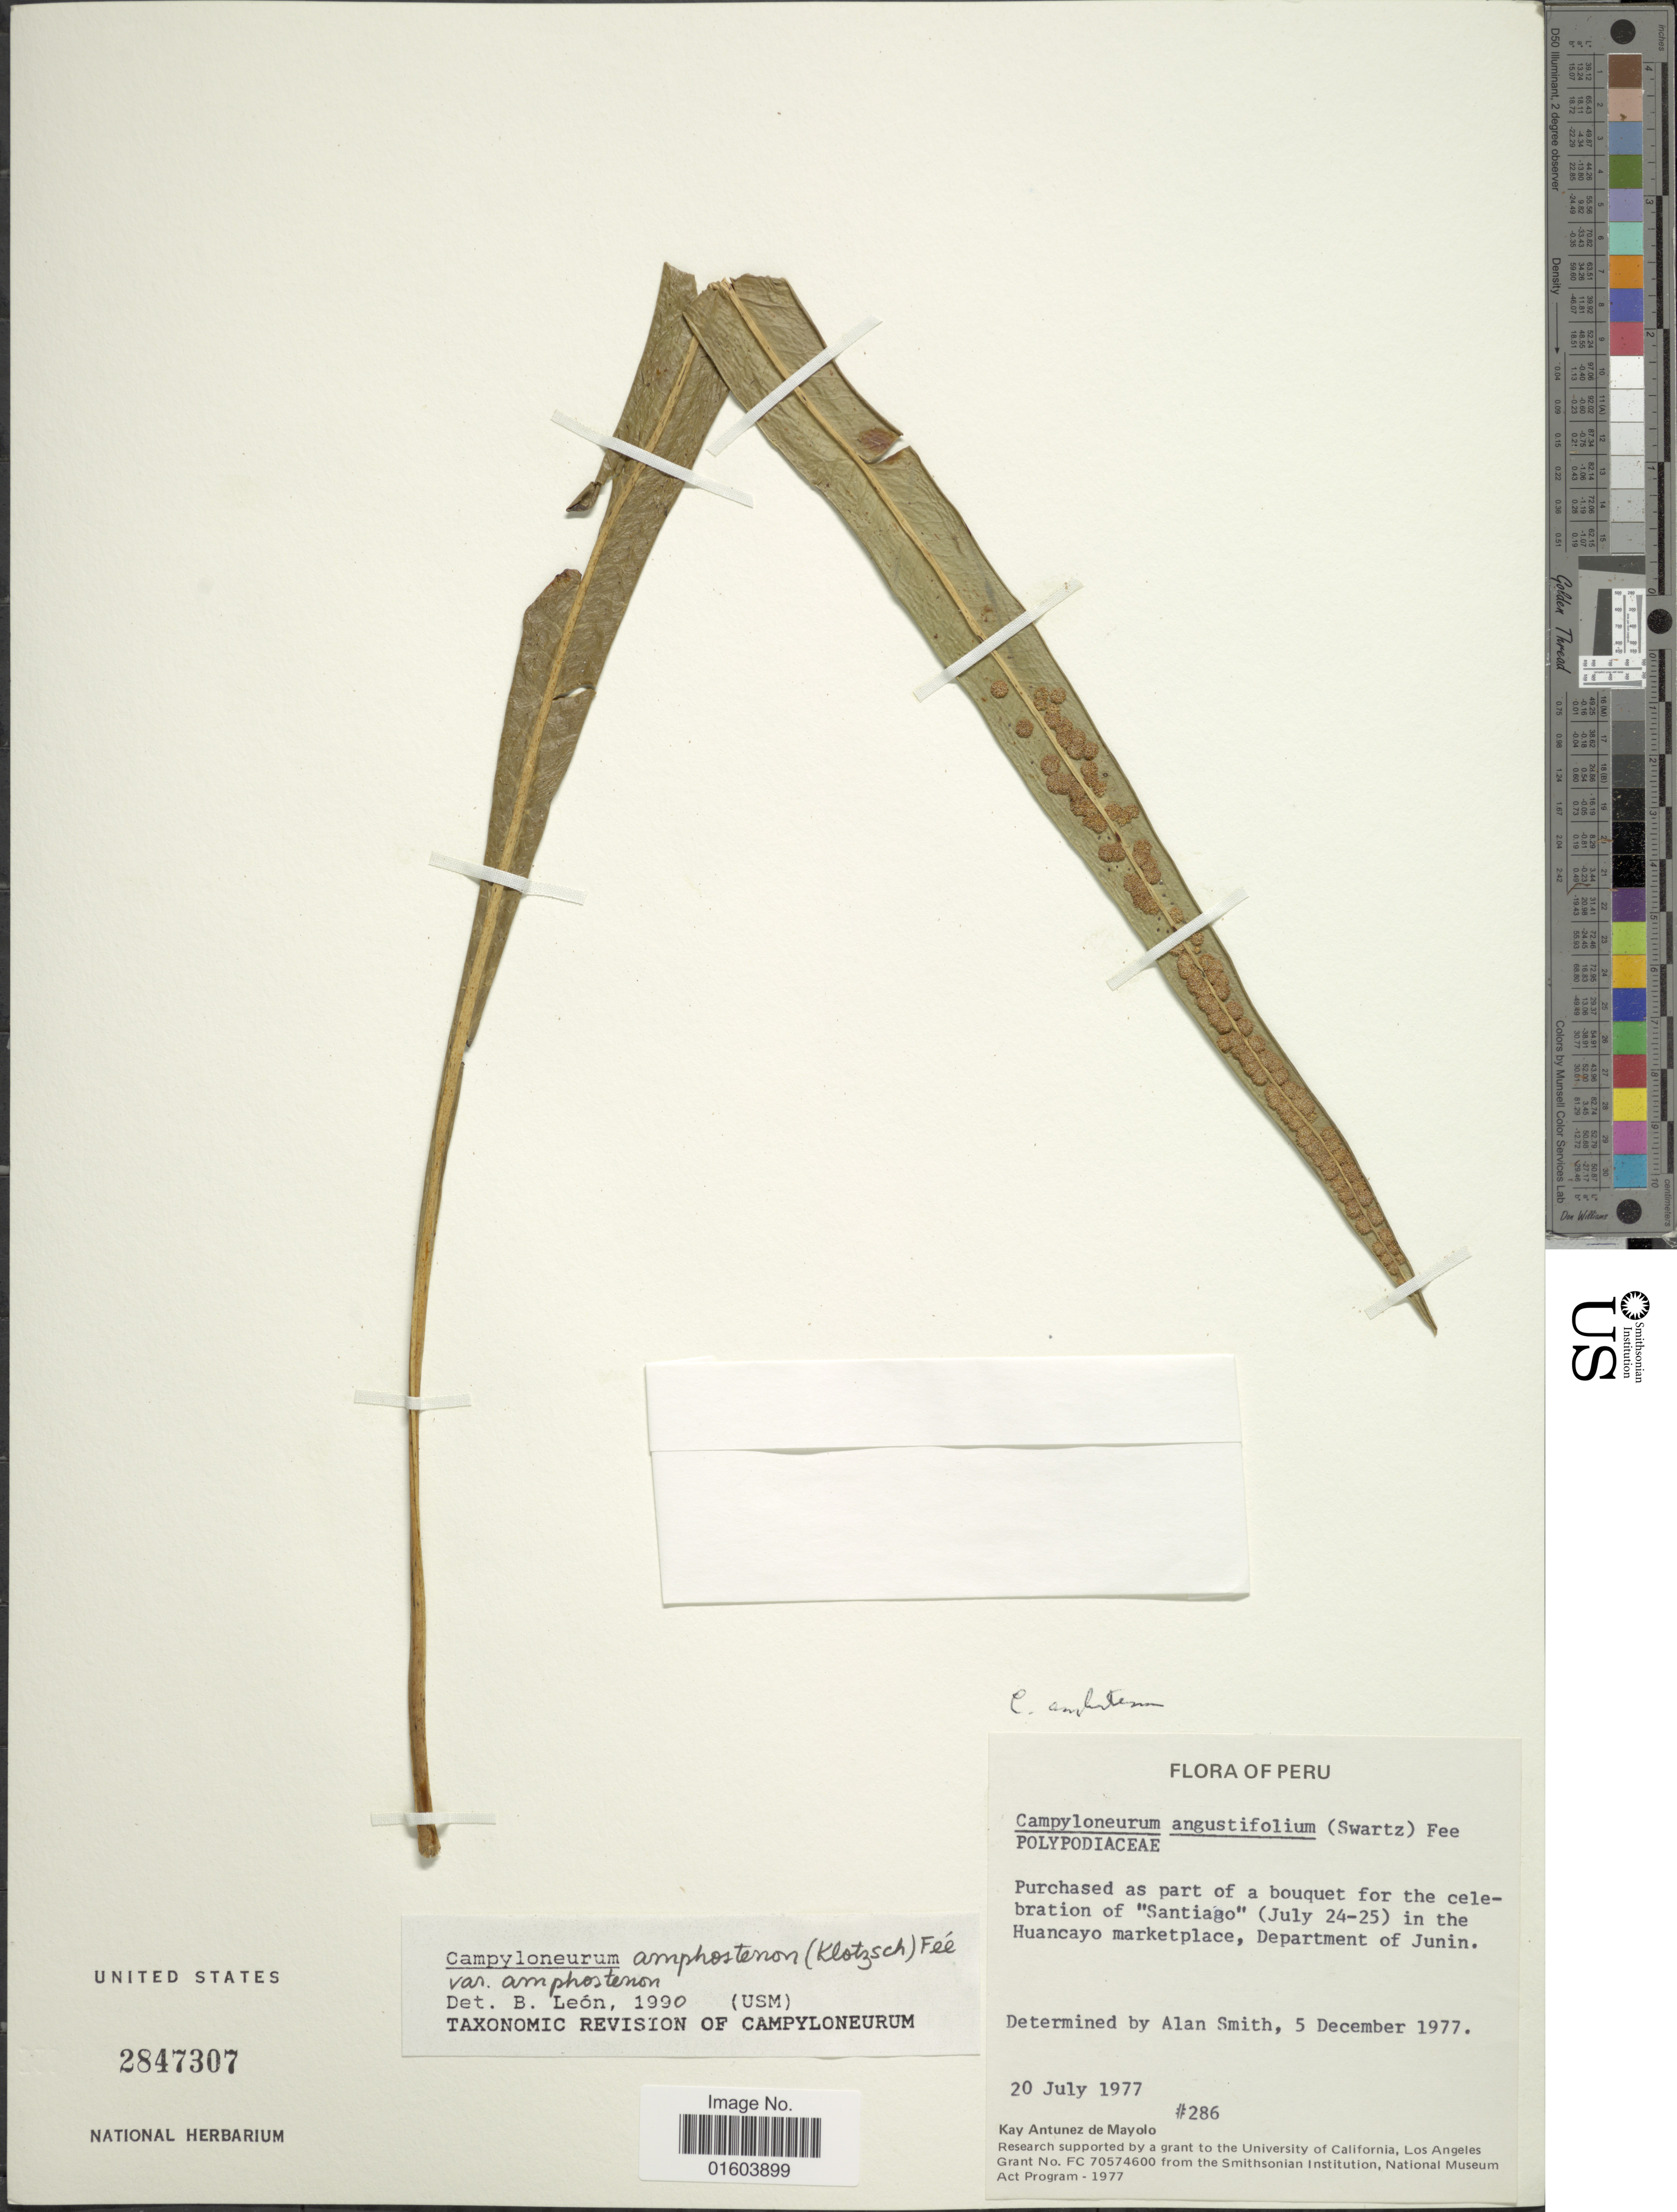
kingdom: Plantae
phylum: Tracheophyta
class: Polypodiopsida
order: Polypodiales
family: Polypodiaceae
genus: Campyloneurum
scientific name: Campyloneurum amphostenon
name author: (Kunze ex Klotzsch) Fée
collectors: K. Antunez de Mayolo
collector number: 286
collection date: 1977-07-20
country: Peru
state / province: Junín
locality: Peru, in the Huancayo marketplace, Department of Junin.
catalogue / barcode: US 2847307